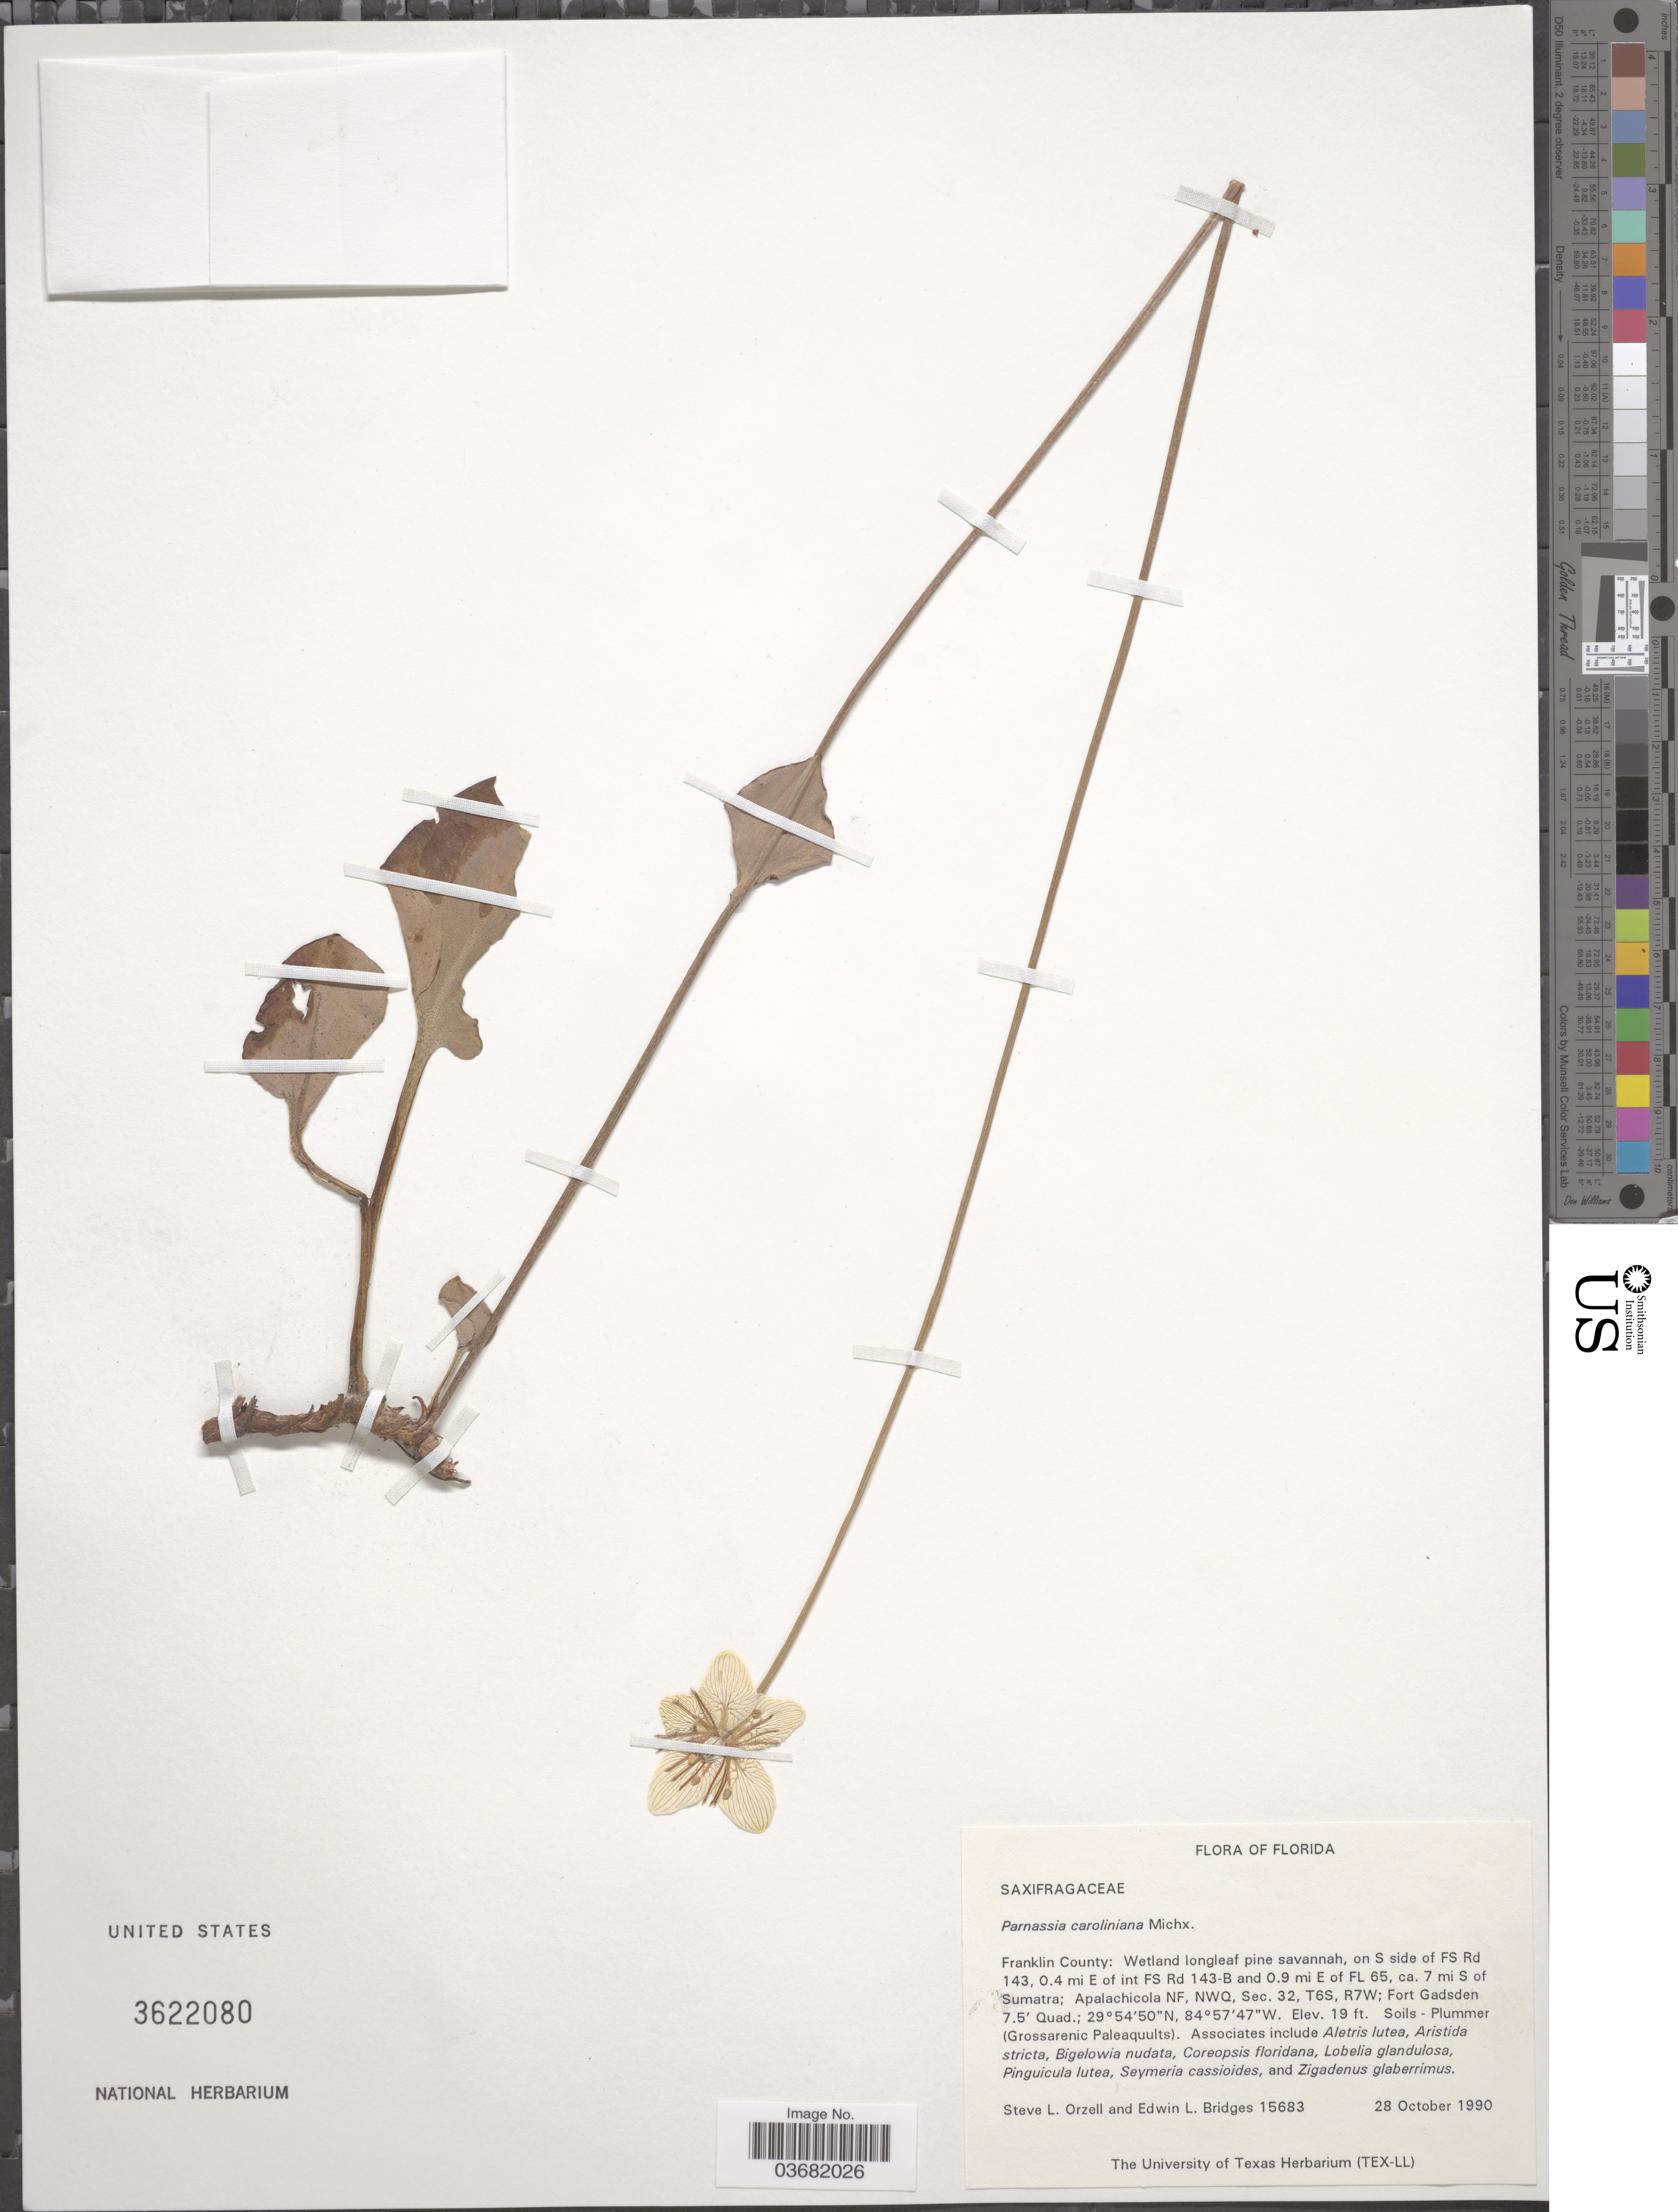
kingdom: Plantae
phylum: Tracheophyta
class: Magnoliopsida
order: Celastrales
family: Parnassiaceae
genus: Parnassia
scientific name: Parnassia caroliniana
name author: Michx.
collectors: S. Orzell & E. Bridges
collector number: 15683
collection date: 1990-10-28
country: United States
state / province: Florida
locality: Franklin County: on S side of FS Rd 143, 0.4 mi E of int FS Rd 143-B and 0.9 mi E of FL 65, ca. 7 mi S of Sumatra; Apalachicola NF, NWQ, Sec. 32, T6S, R7W; Fort Gadsden 7.5' Quad.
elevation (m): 6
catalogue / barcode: US 3622080